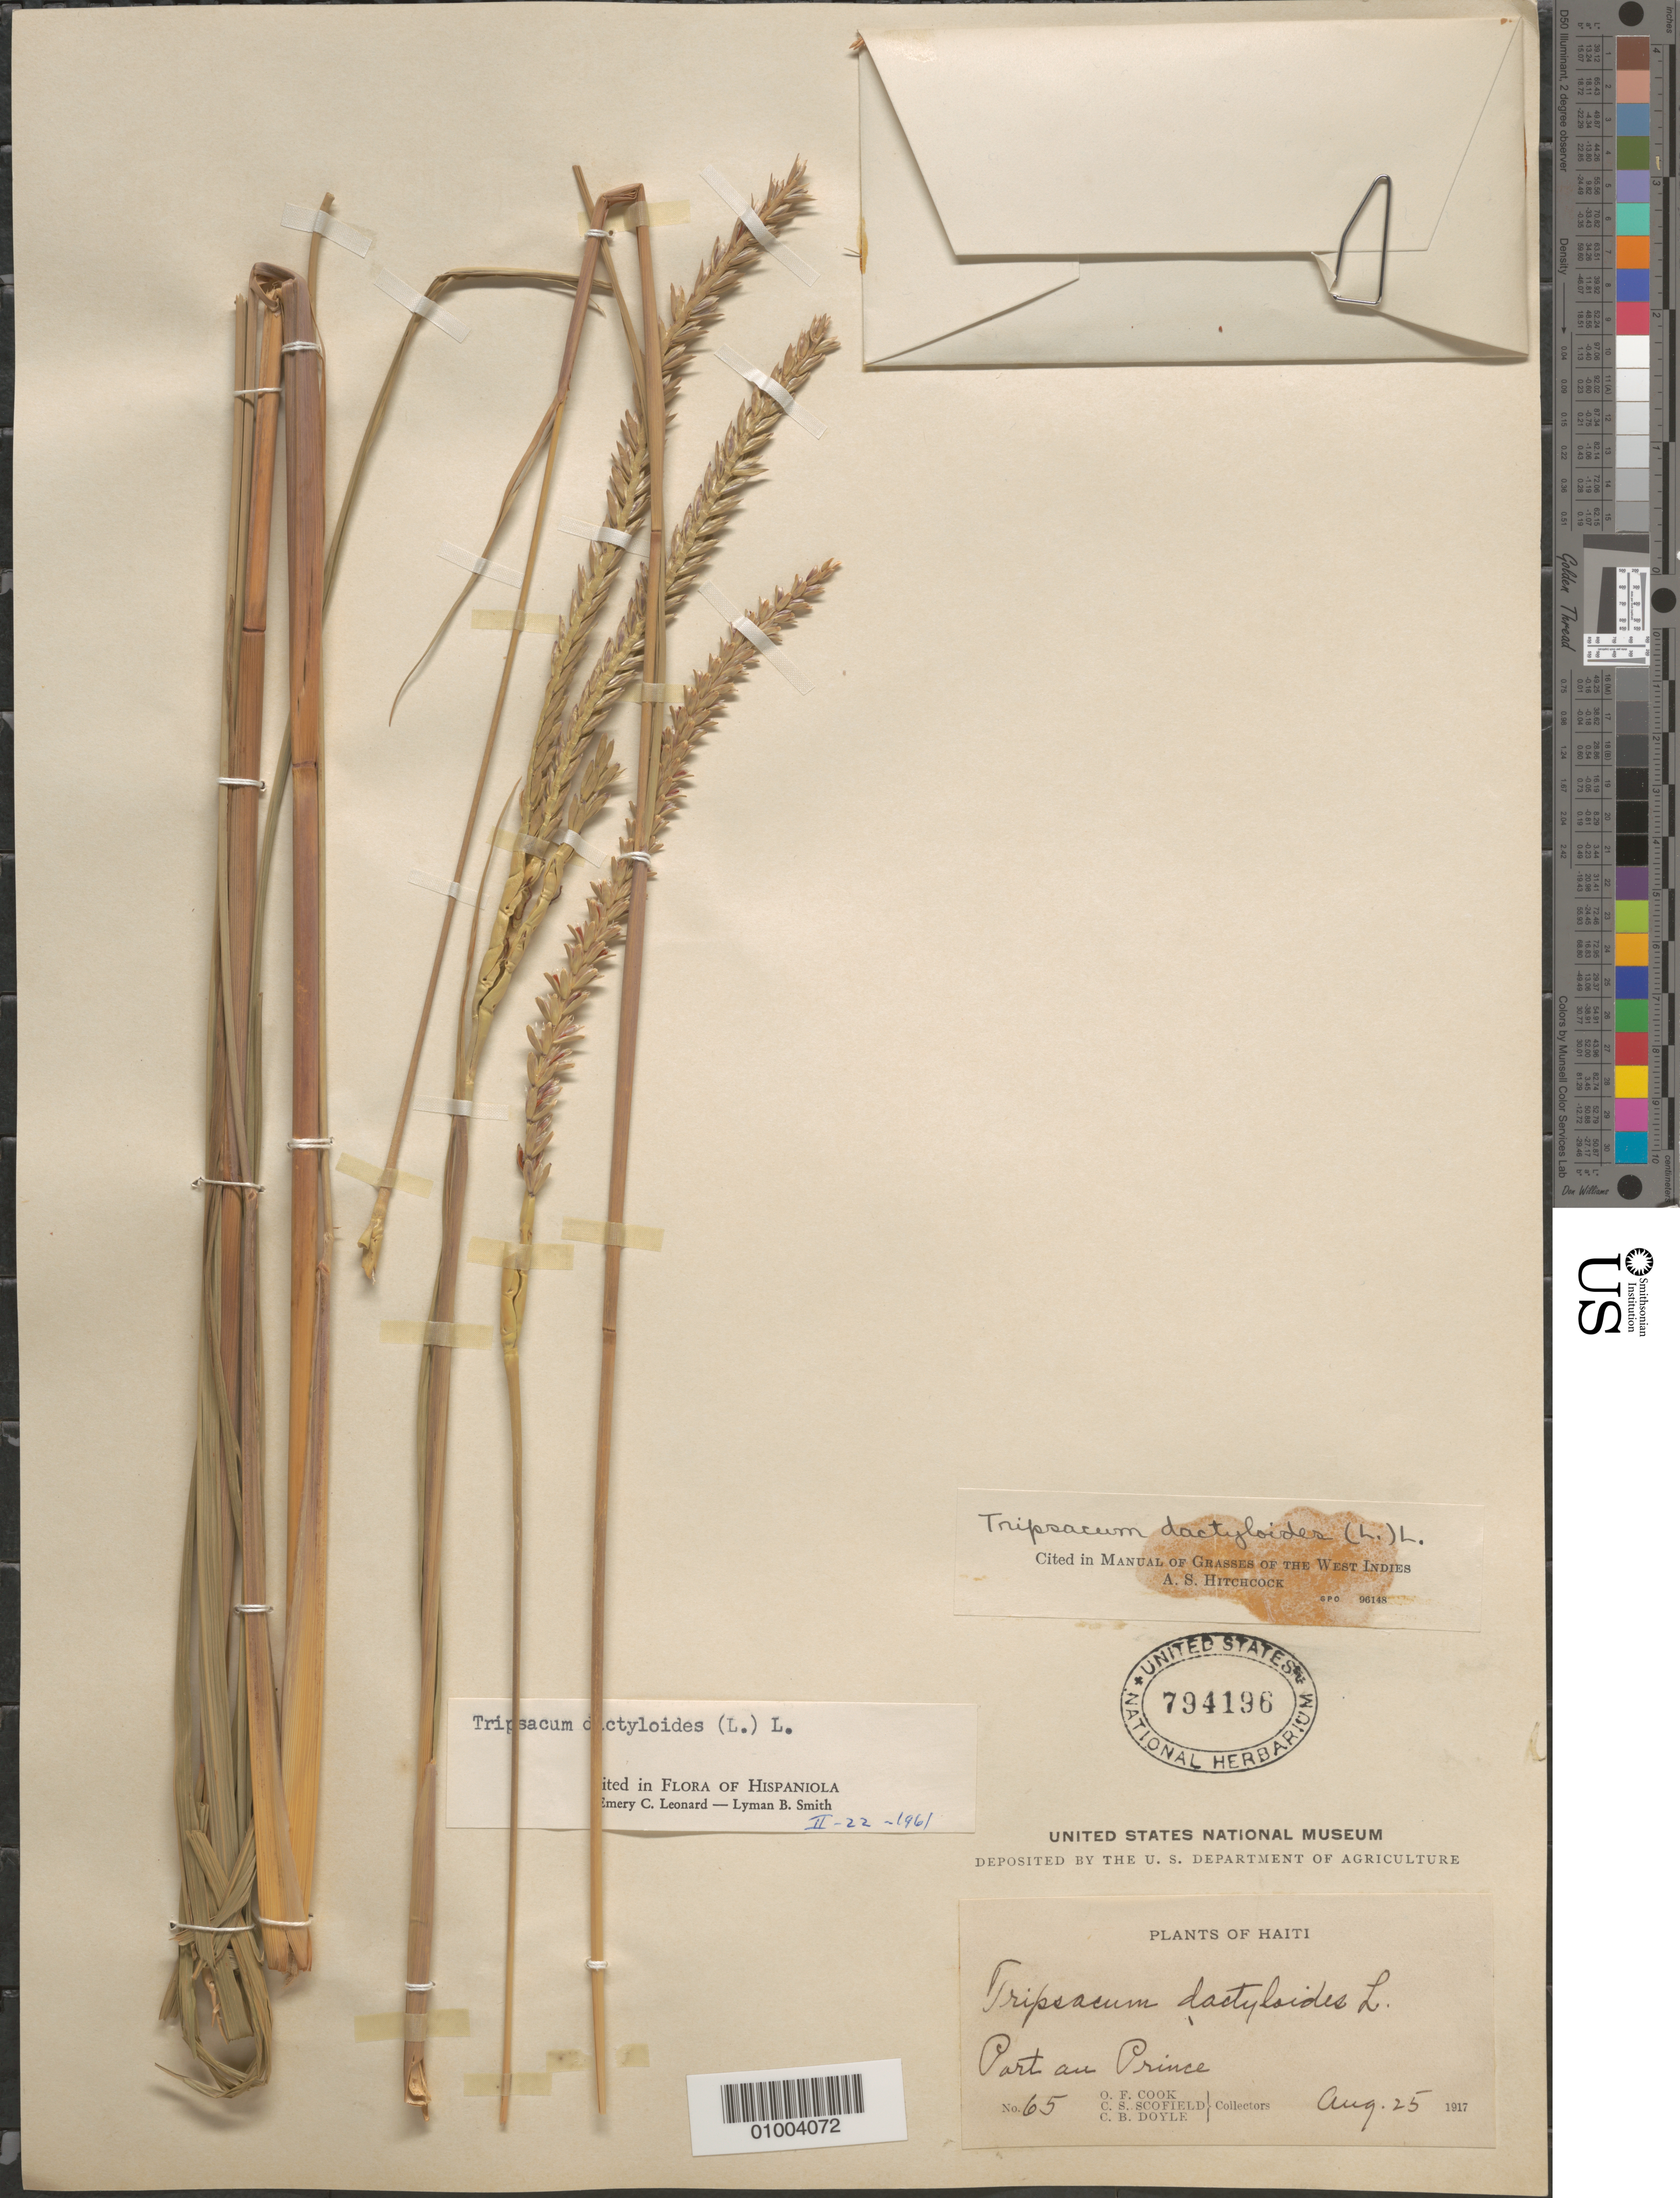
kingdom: Plantae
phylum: Tracheophyta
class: Liliopsida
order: Poales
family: Poaceae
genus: Tripsacum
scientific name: Tripsacum dactyloides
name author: (L.) L.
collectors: O. F. Cook, C. Scofield & C. Doyle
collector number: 65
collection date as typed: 25 Aug 1917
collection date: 1917-08-25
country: Haiti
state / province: Óuest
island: Hispaniola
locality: Port au prince.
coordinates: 0 N, 0 E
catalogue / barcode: US 794196